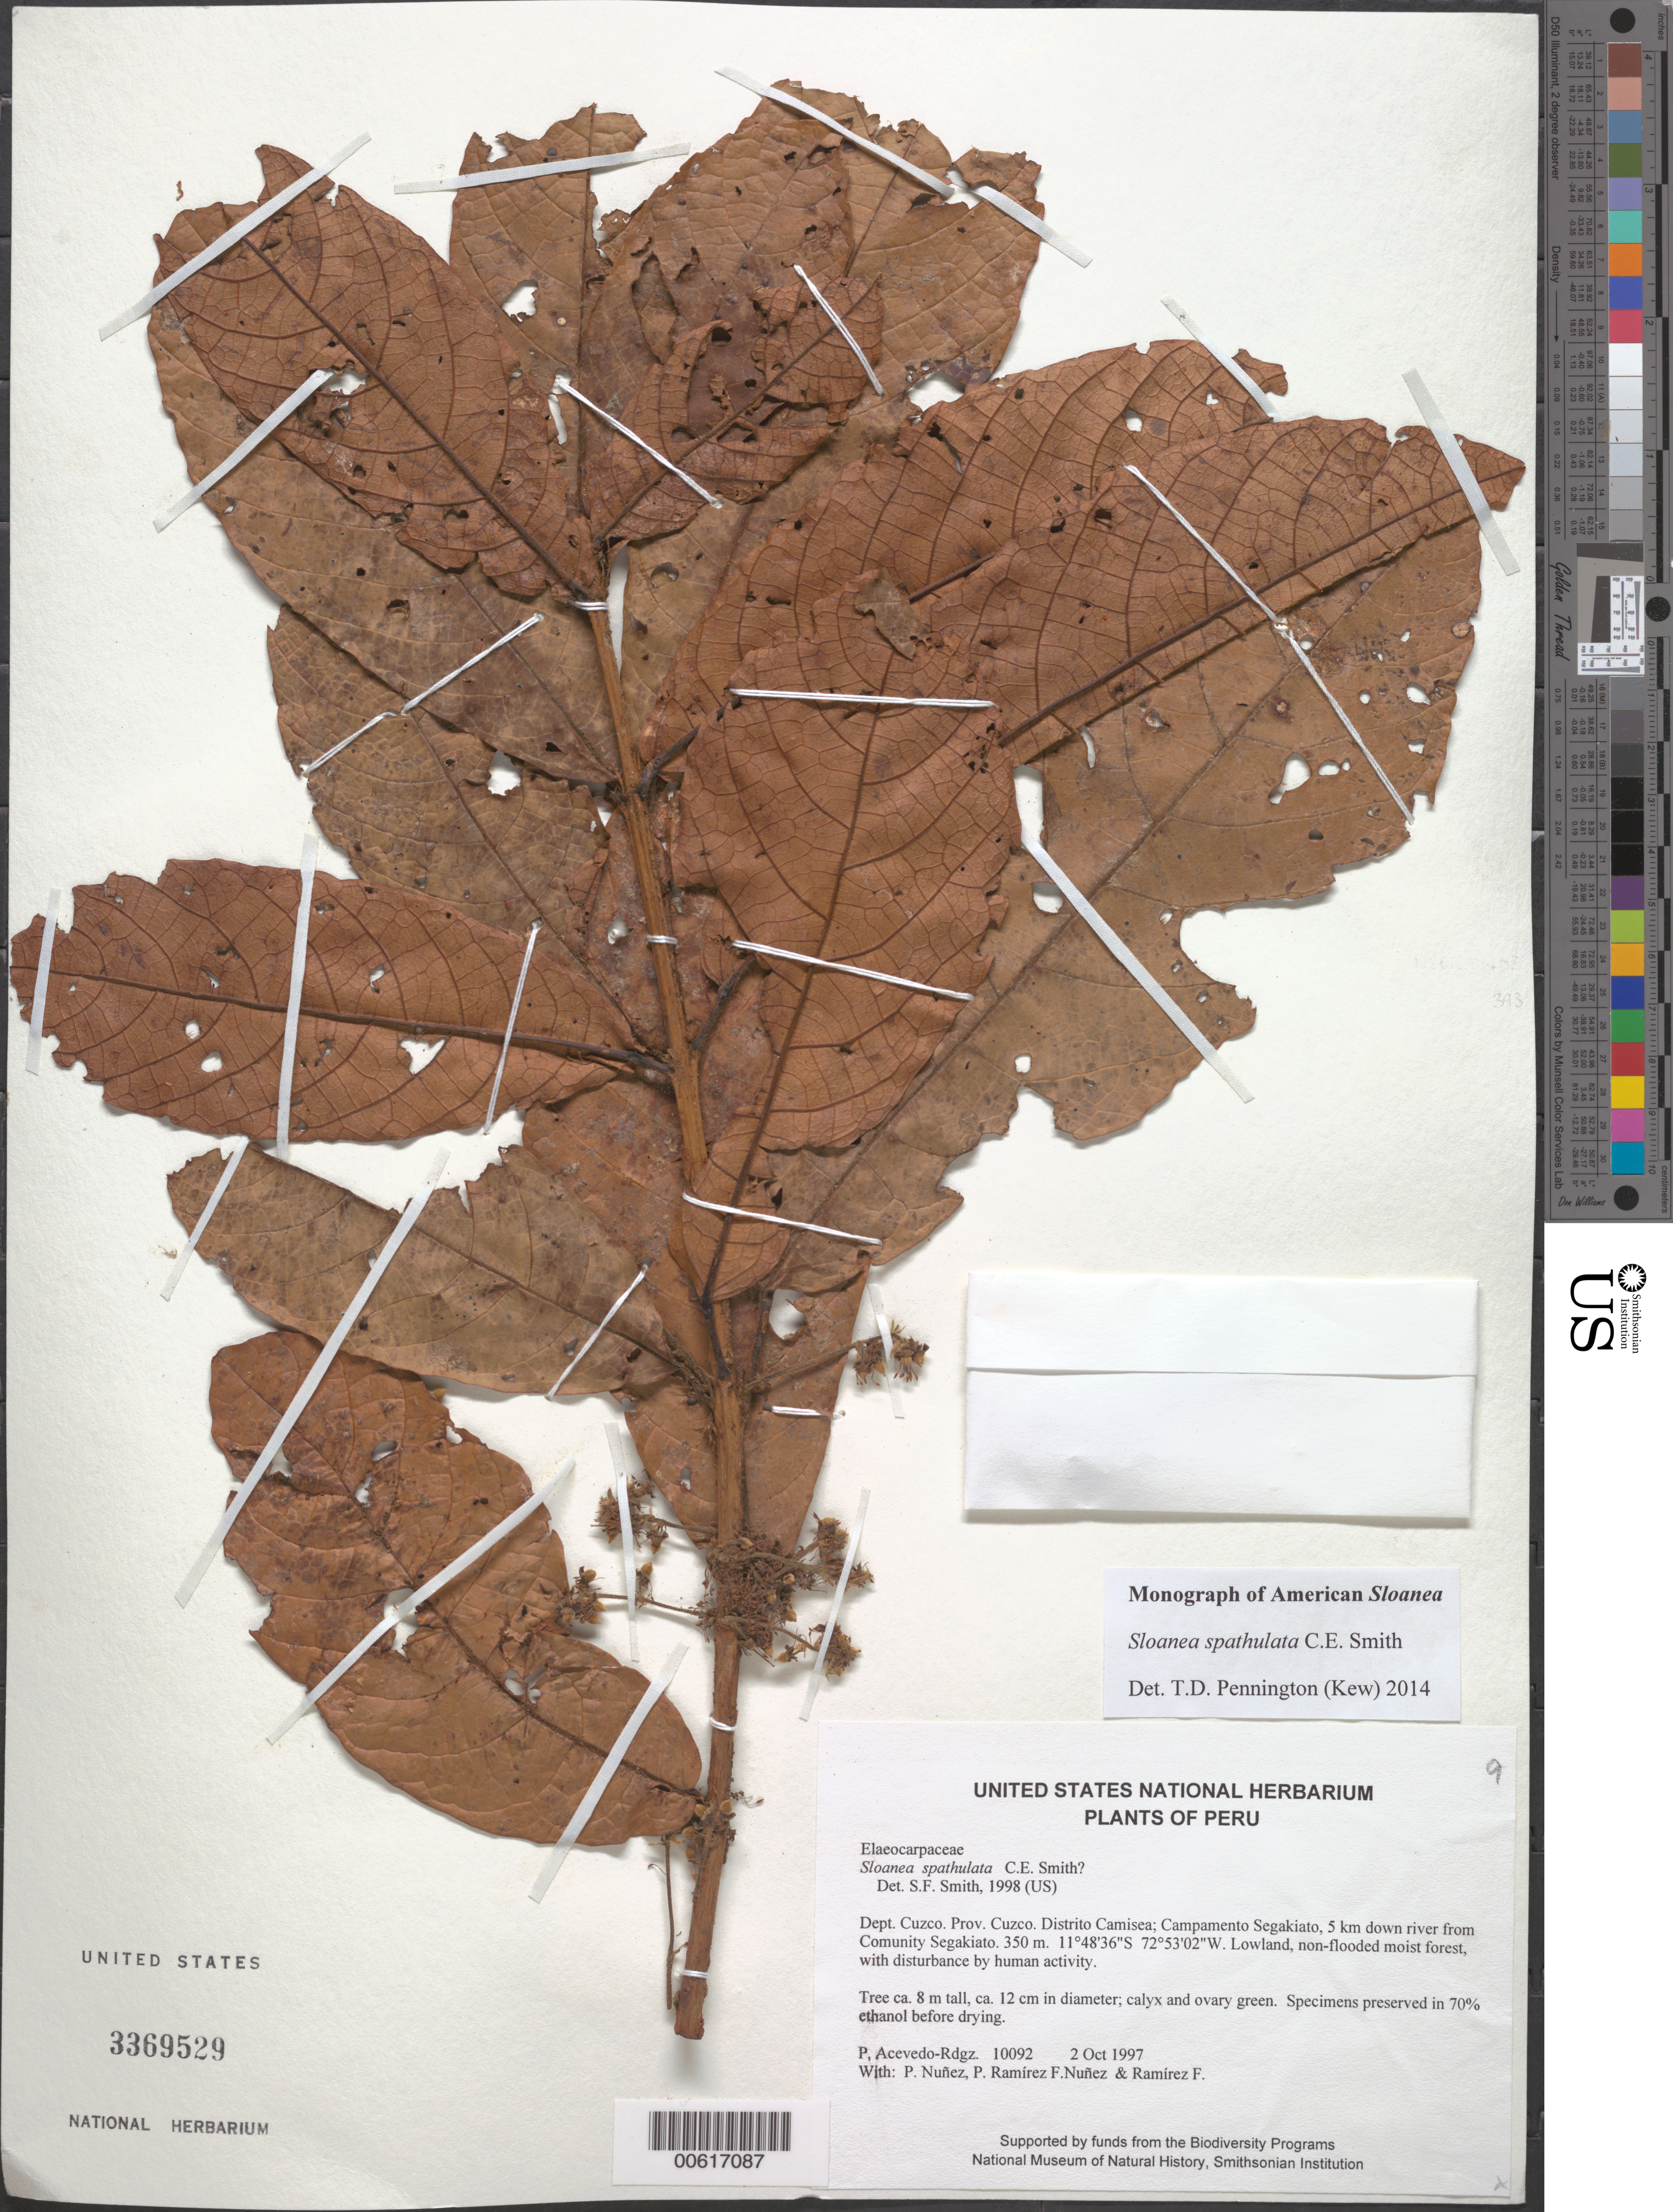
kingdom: Plantae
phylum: Tracheophyta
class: Magnoliopsida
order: Oxalidales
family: Elaeocarpaceae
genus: Sloanea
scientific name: Sloanea spathulata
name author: Earle Sm.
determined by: Smith, Stephen F., (US), NMNH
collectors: P. Acevedo-Rodr., P. Nuñez V., F. Ramirez & J. Tentello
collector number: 10092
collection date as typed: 02 Oct 1997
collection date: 1997-10-02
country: Peru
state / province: Cusco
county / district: Cusco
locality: Distrito Camisea; Campamento Segakiato, 5 km down river from Comunity Segakiato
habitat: Lowland, non-flooded moist forest, with disturbance by human activity.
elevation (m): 350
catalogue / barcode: US 3369529